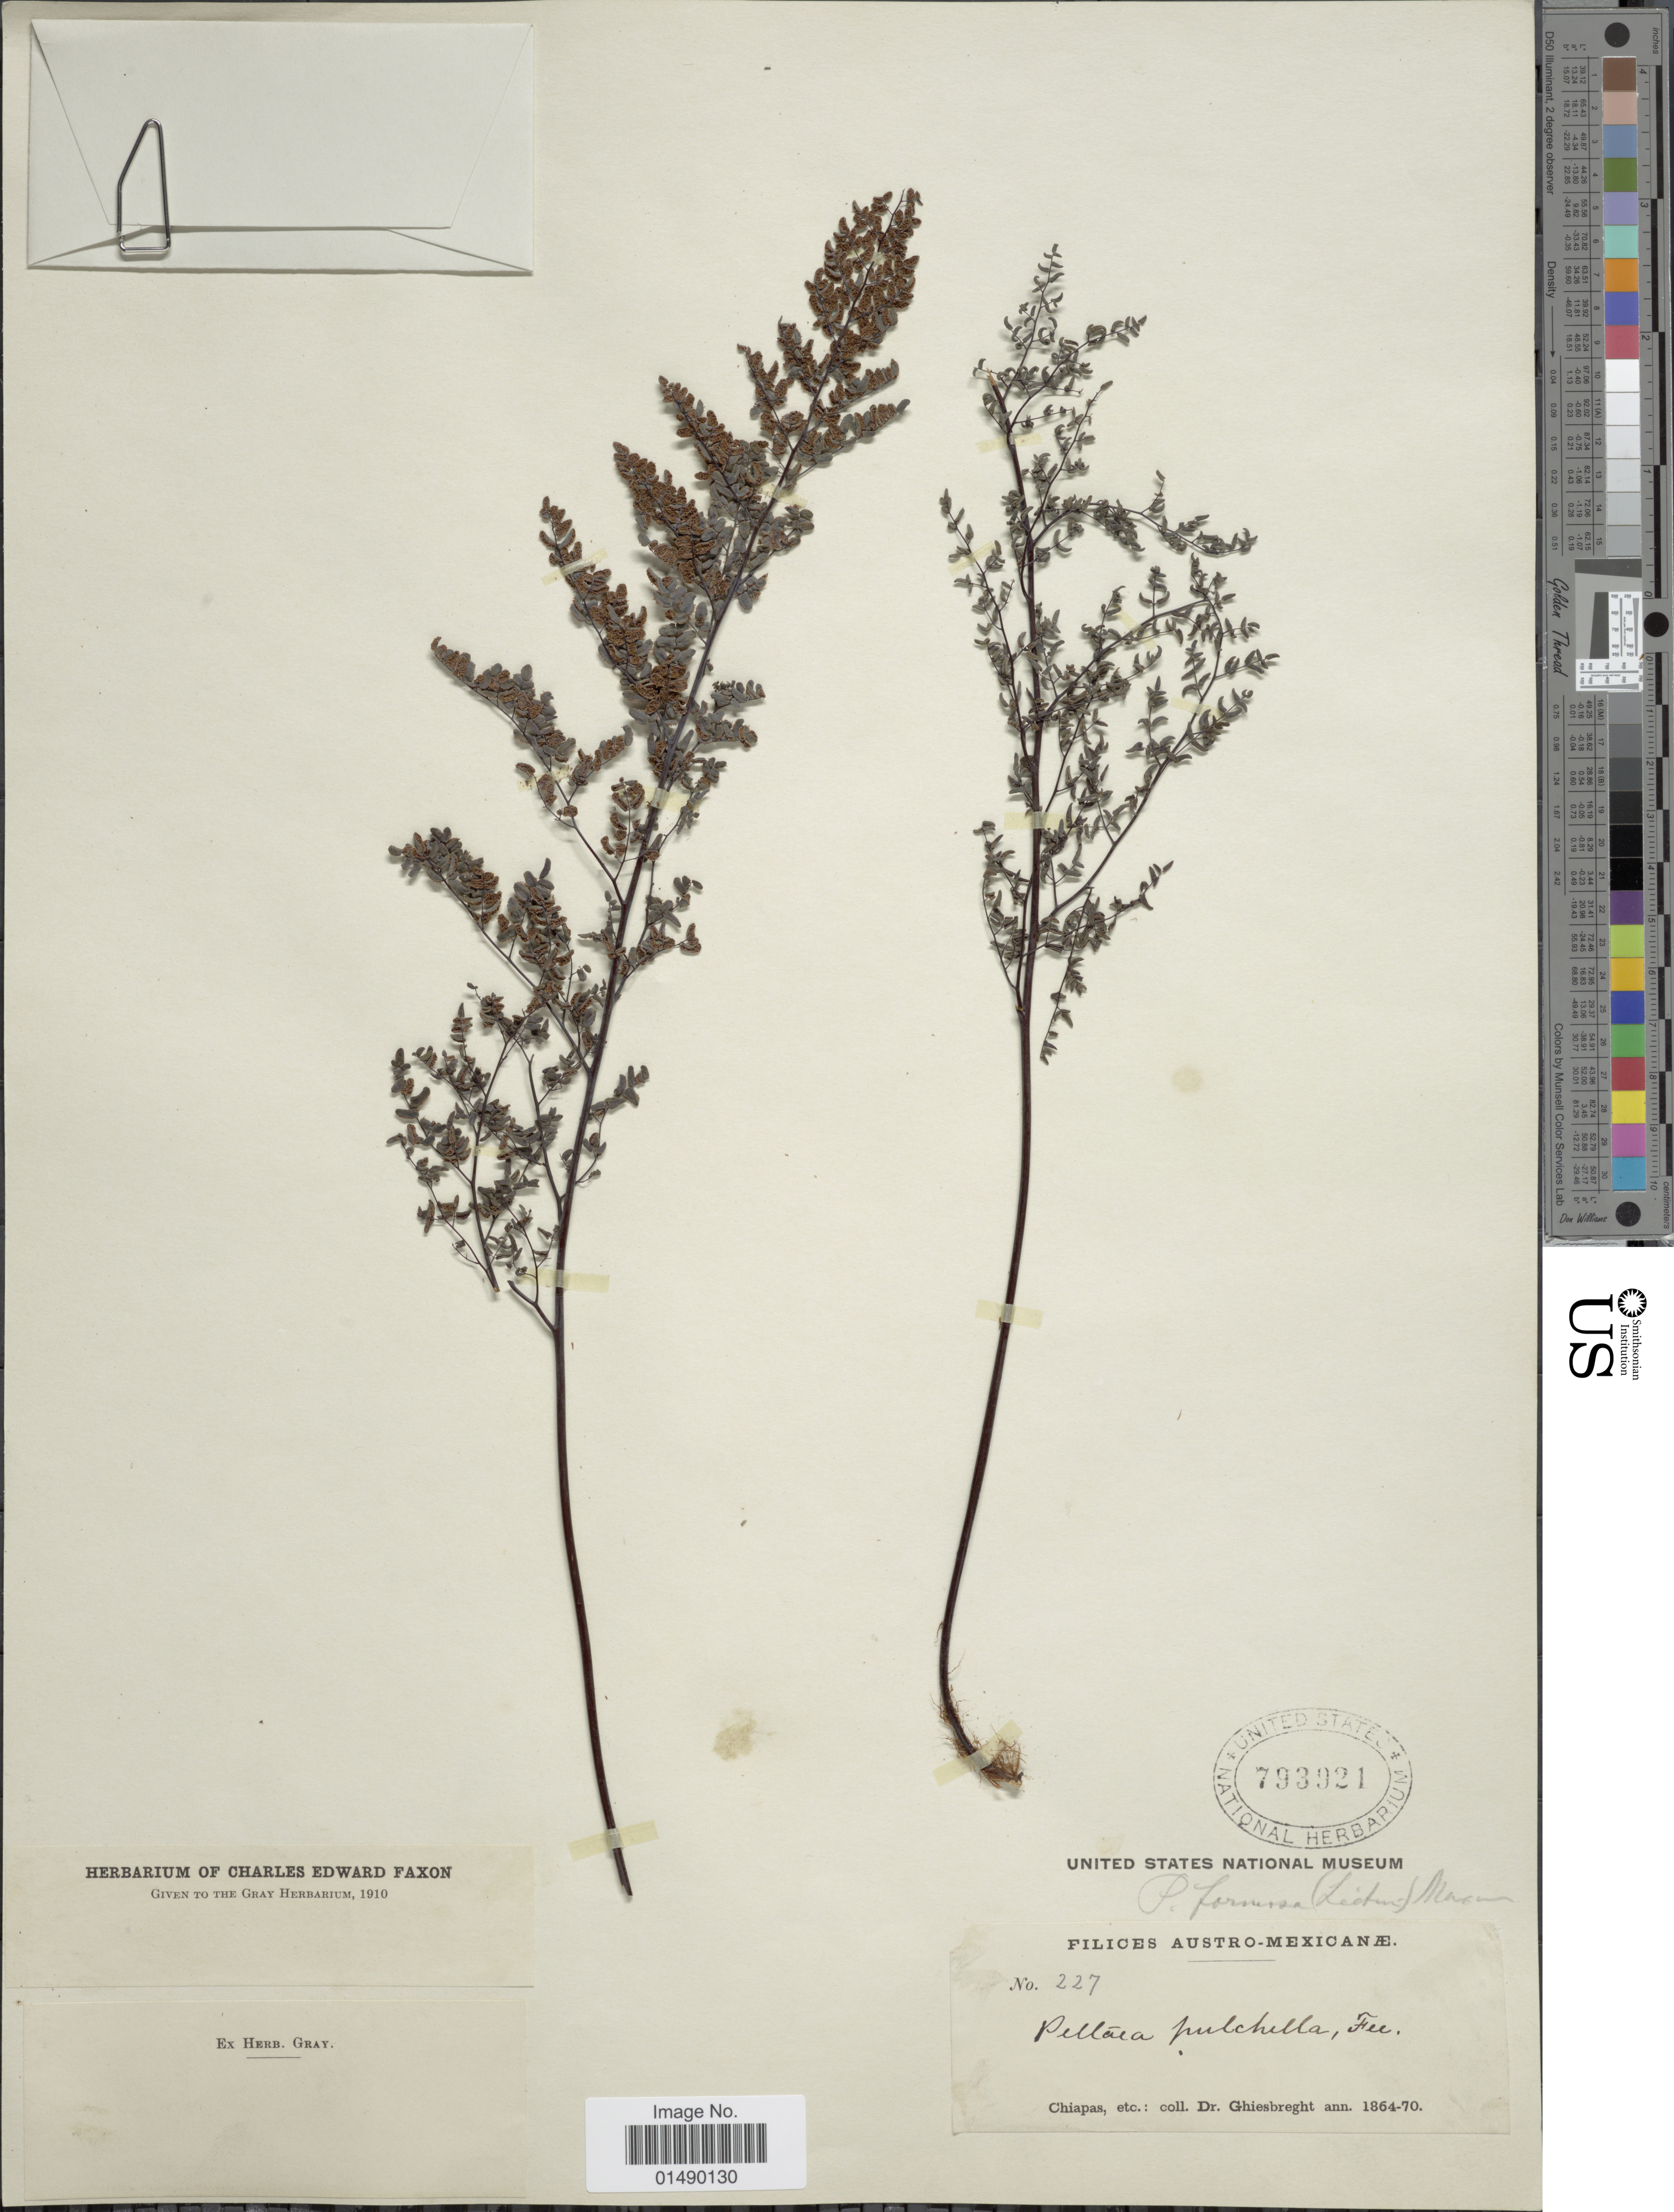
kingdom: Plantae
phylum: Tracheophyta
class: Polypodiopsida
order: Polypodiales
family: Pteridaceae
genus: Argyrochosma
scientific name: Argyrochosma formosa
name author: (Liebm.) Windham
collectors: -. Ghiesbreght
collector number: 227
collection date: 1864/1870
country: Mexico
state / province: Chiapas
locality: Austro - Mexicanae.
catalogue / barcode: US 793921